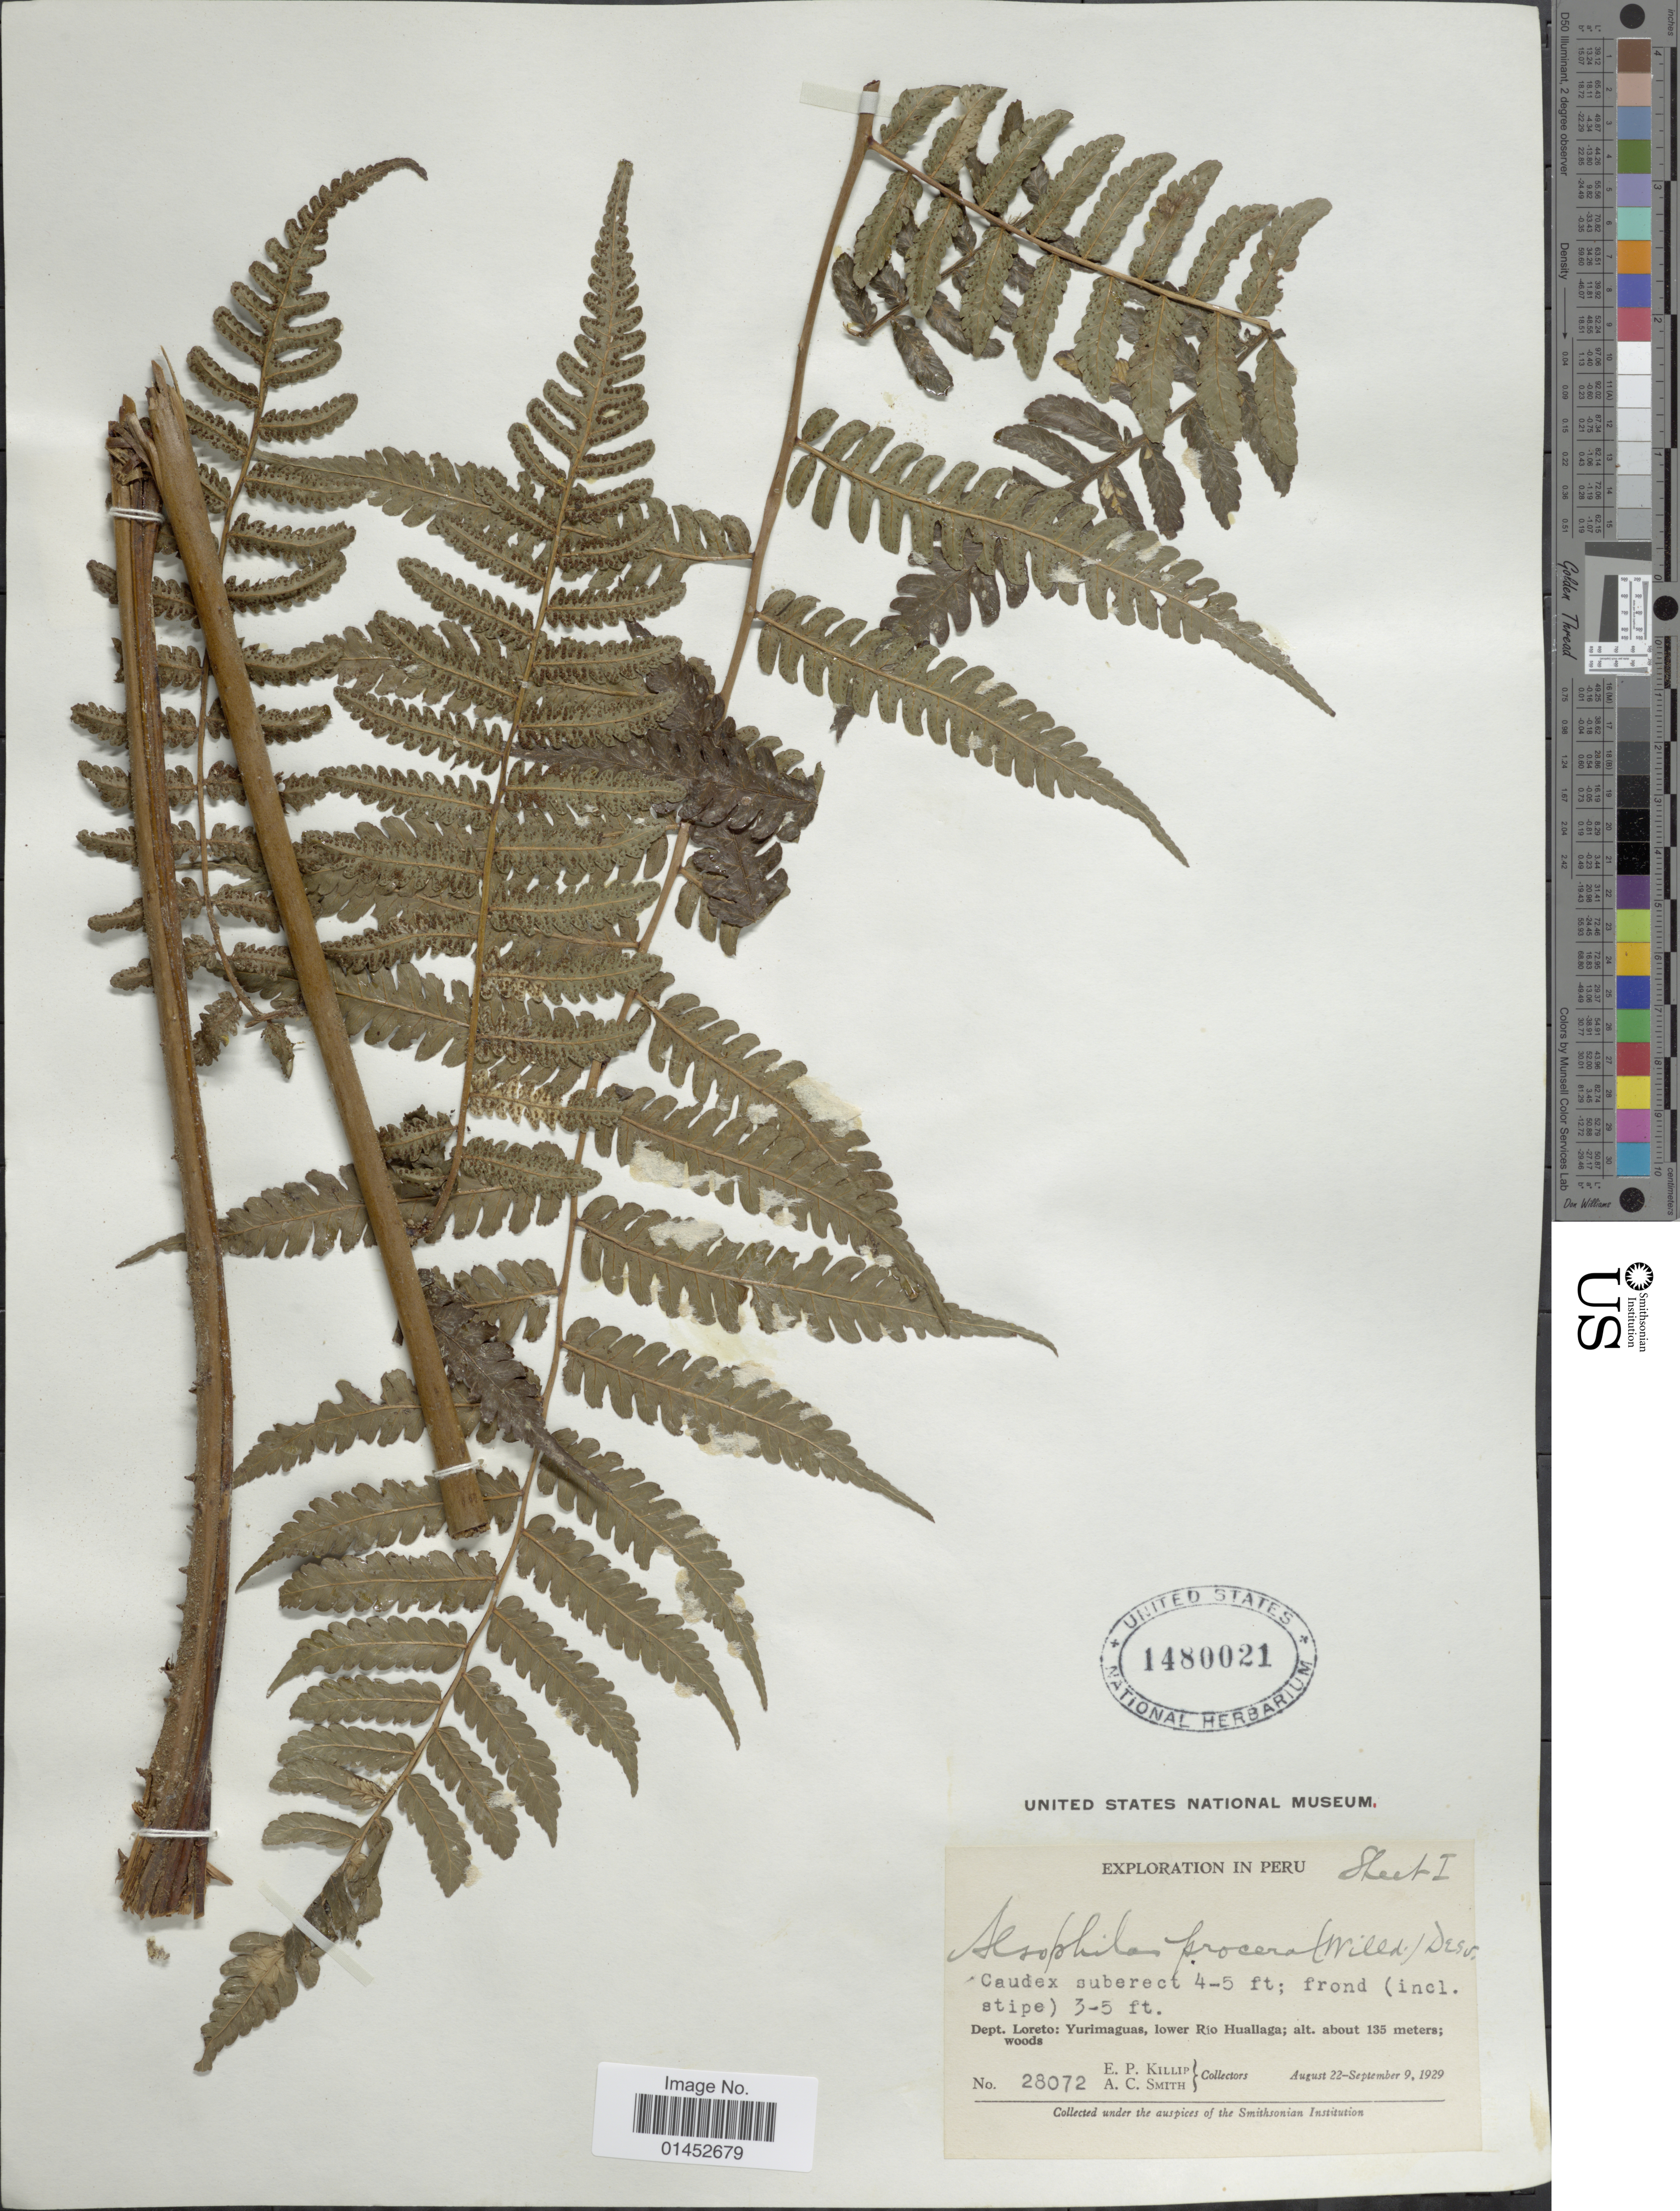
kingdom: Plantae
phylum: Tracheophyta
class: Polypodiopsida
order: Cyatheales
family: Cyatheaceae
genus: Cyathea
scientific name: Cyathea pungens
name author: (Willd.) Domin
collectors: E. P. Killip & A. C. Smith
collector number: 28072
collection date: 1929-08-22/1929-09-09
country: Peru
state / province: Loreto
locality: Dept Loreto: Yurimaguas, lower Rio Huallaga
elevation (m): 135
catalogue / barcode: US 1480021